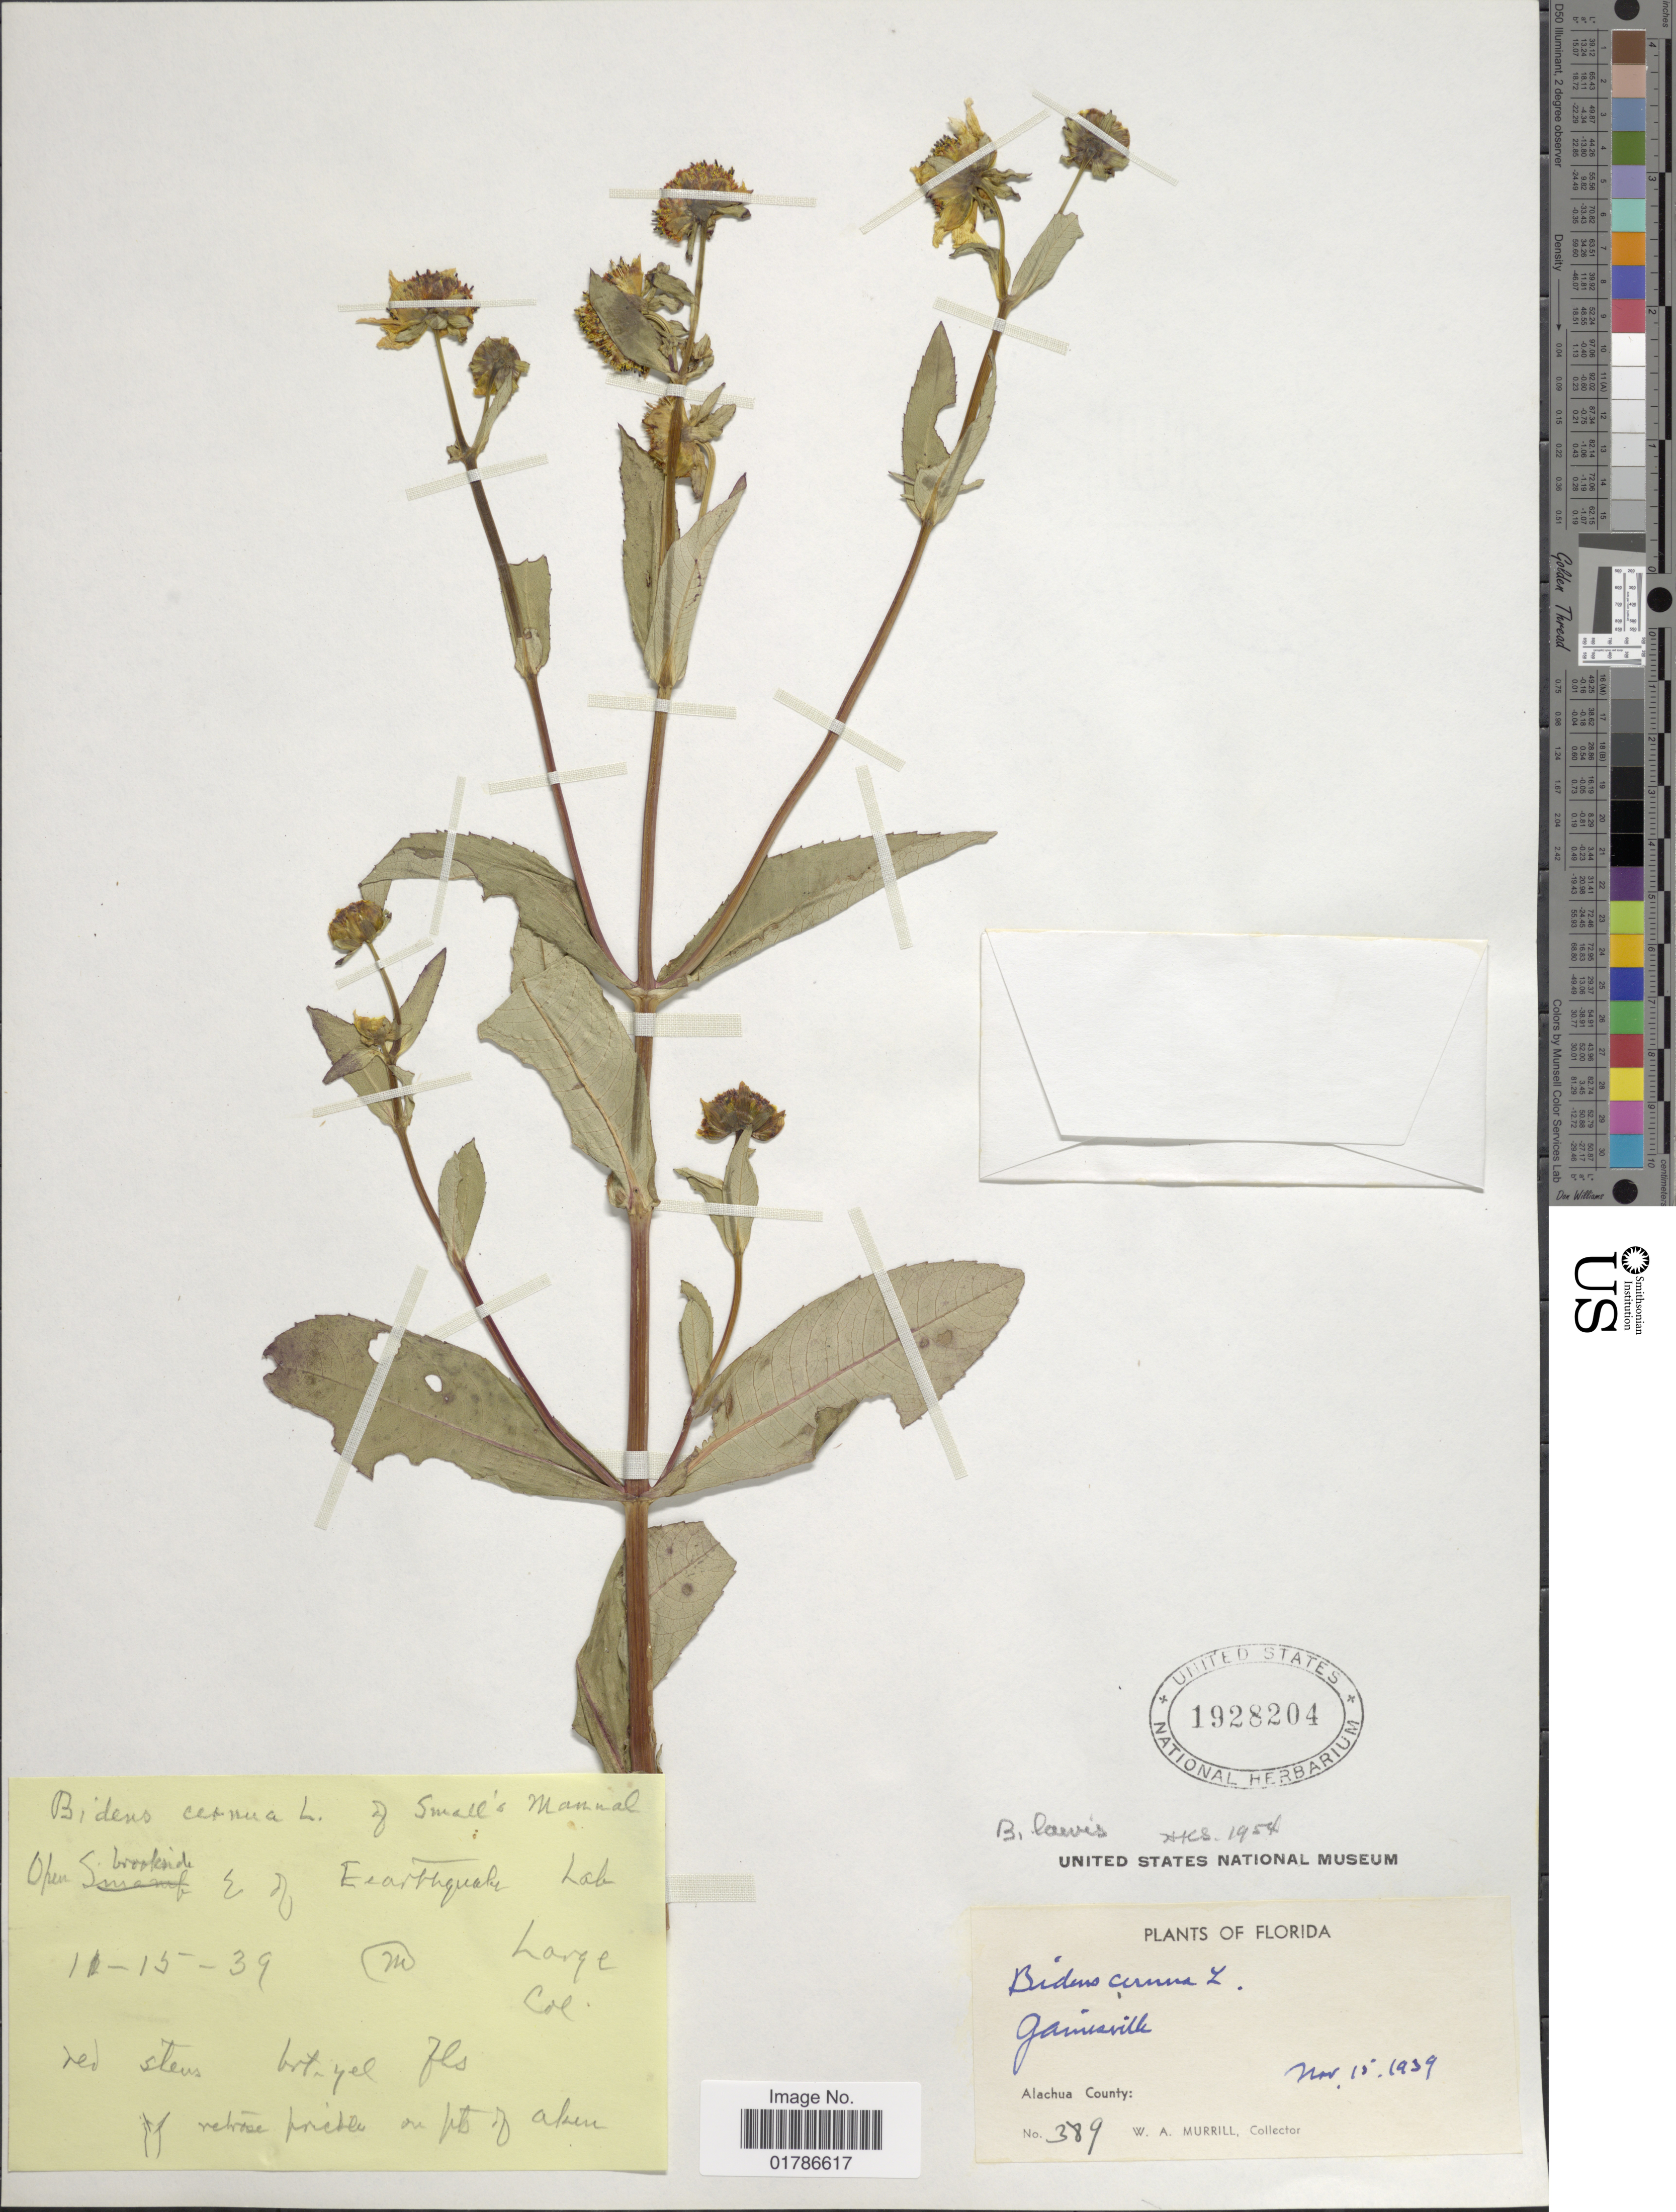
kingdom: Plantae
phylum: Tracheophyta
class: Magnoliopsida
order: Asterales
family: Asteraceae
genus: Bidens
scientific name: Bidens laevis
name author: (L.) Britton, Stearns & Poggenb.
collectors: W. A. Murrill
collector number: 389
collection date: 1959-11-15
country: United States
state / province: Florida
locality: Gainesville, Alachua County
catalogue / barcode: US 1928204